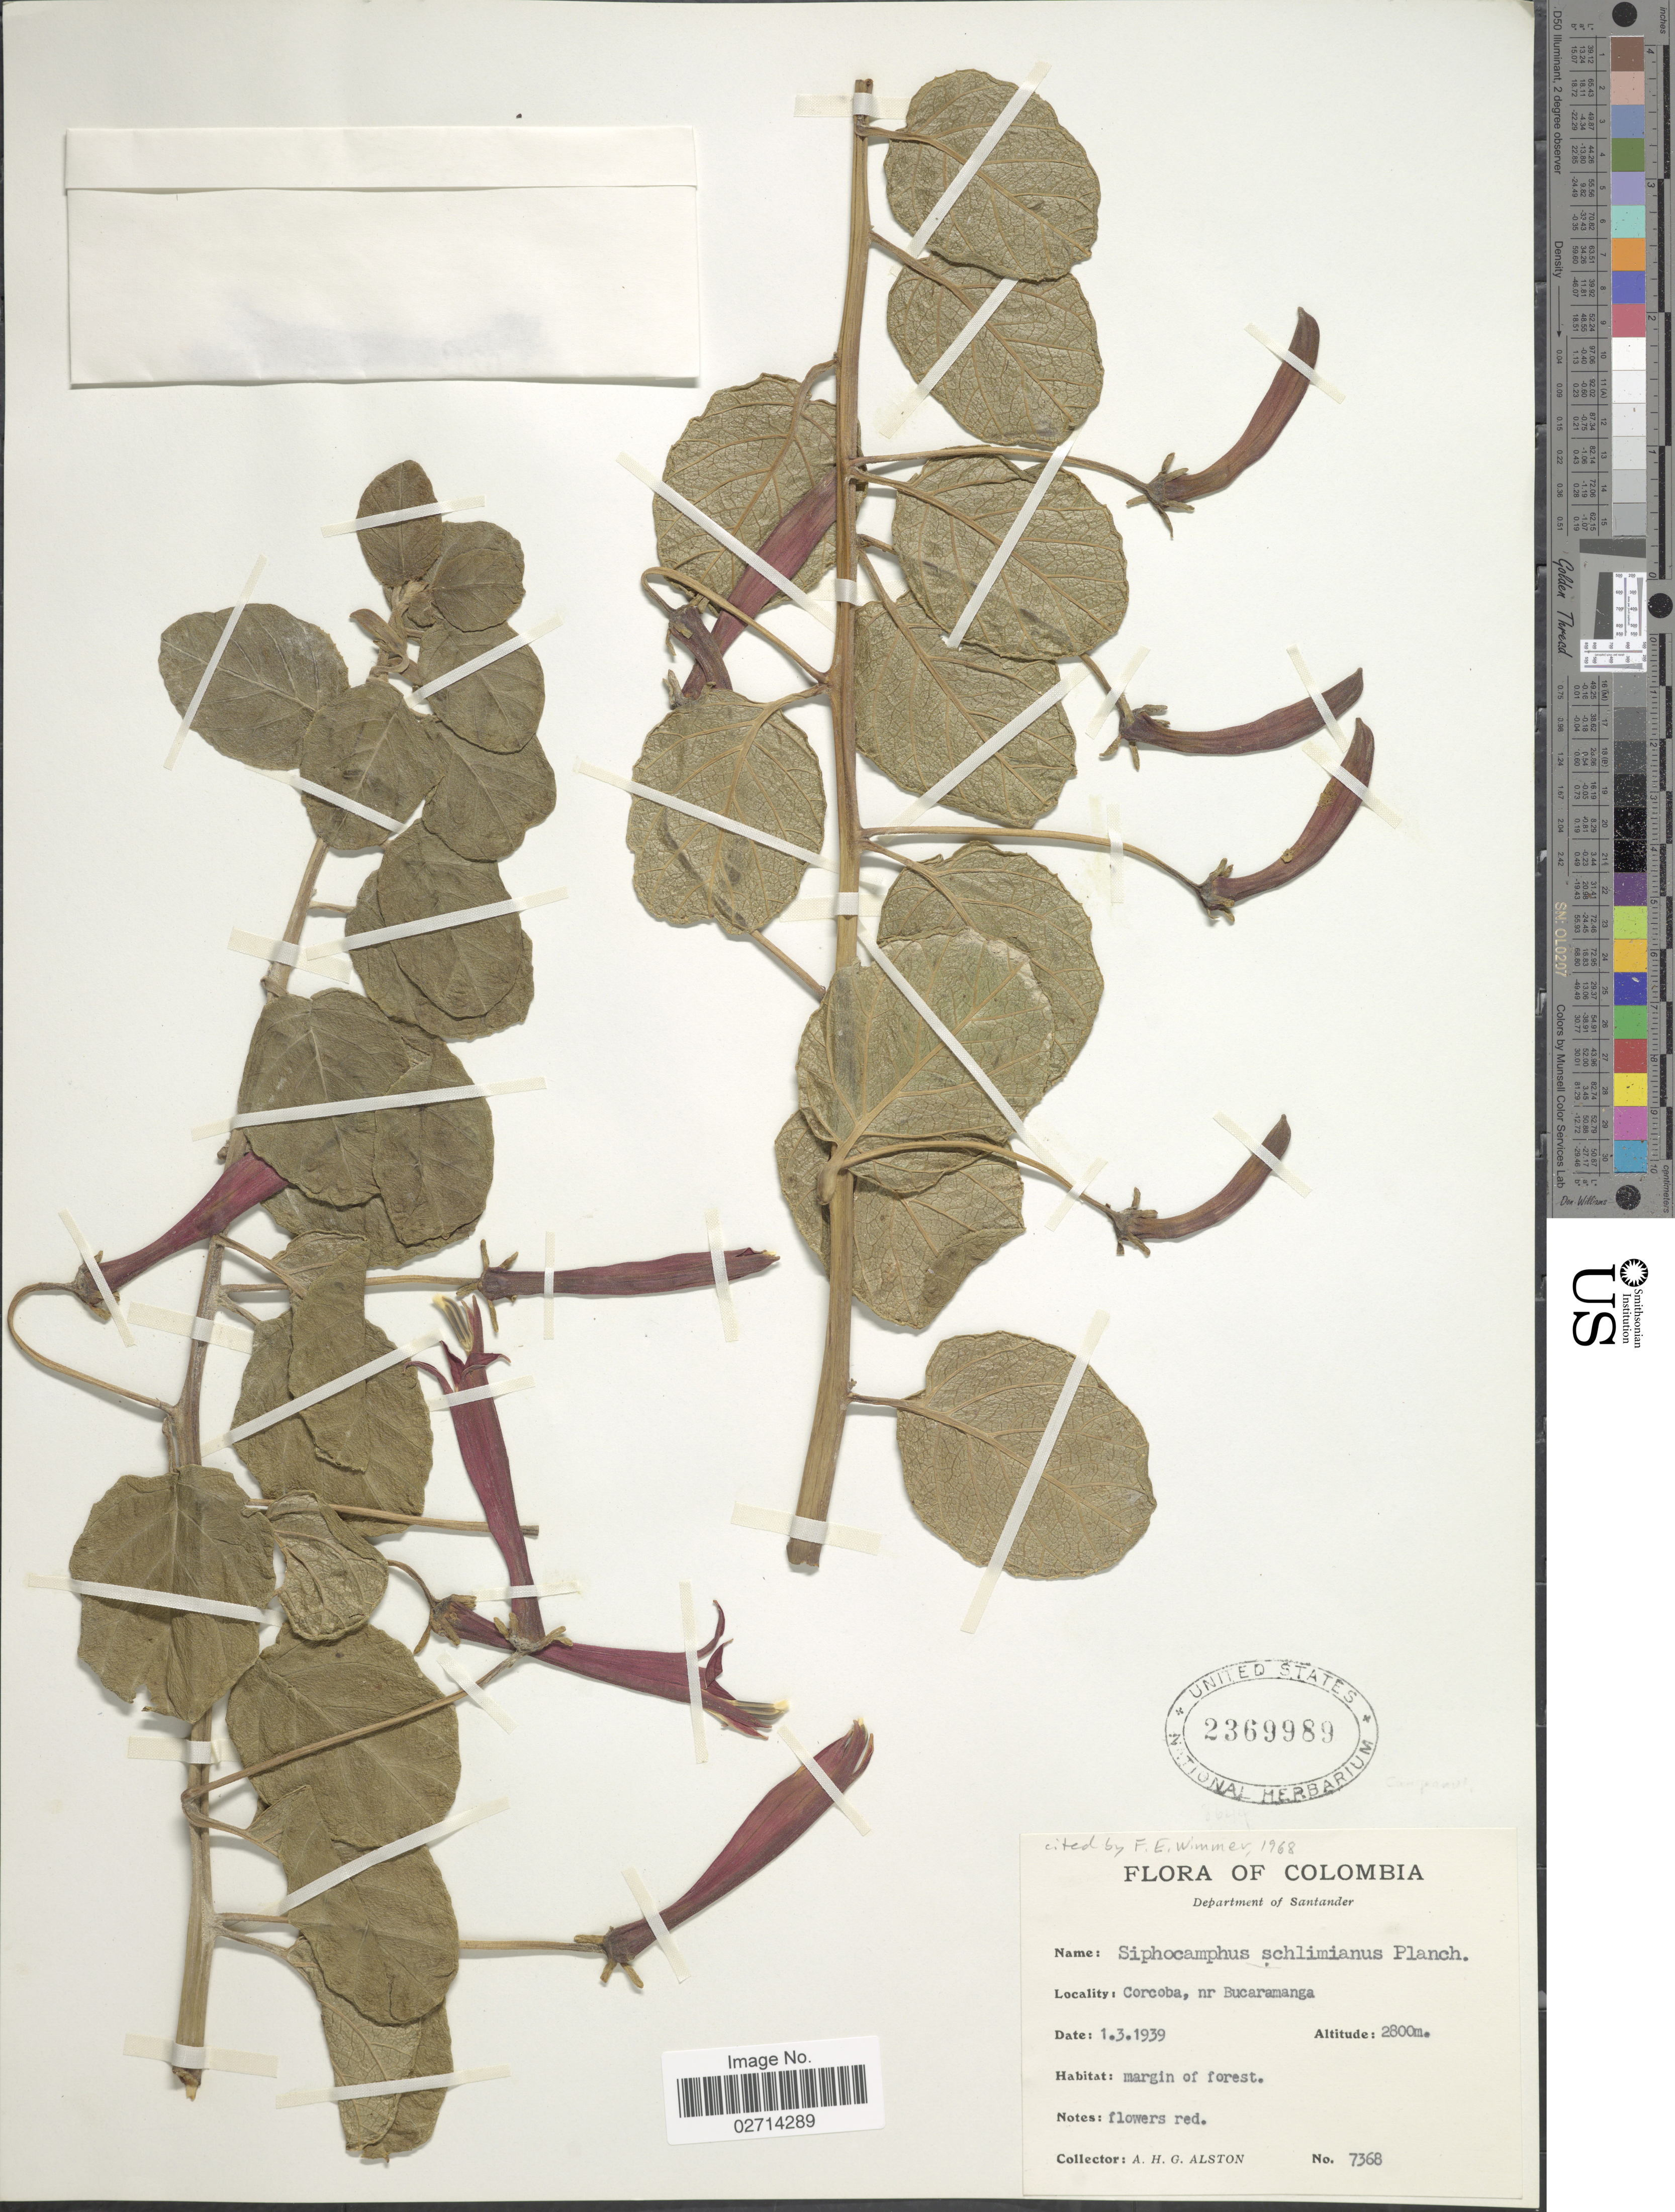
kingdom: Plantae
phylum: Tracheophyta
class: Magnoliopsida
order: Asterales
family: Campanulaceae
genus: Siphocampylus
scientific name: Siphocampylus schlimianus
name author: Planch.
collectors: A. H. Alston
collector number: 7368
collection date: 1939-03-01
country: Colombia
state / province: Santander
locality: Corcoba, nr Bacaramanga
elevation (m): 2800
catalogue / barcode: US 2369989